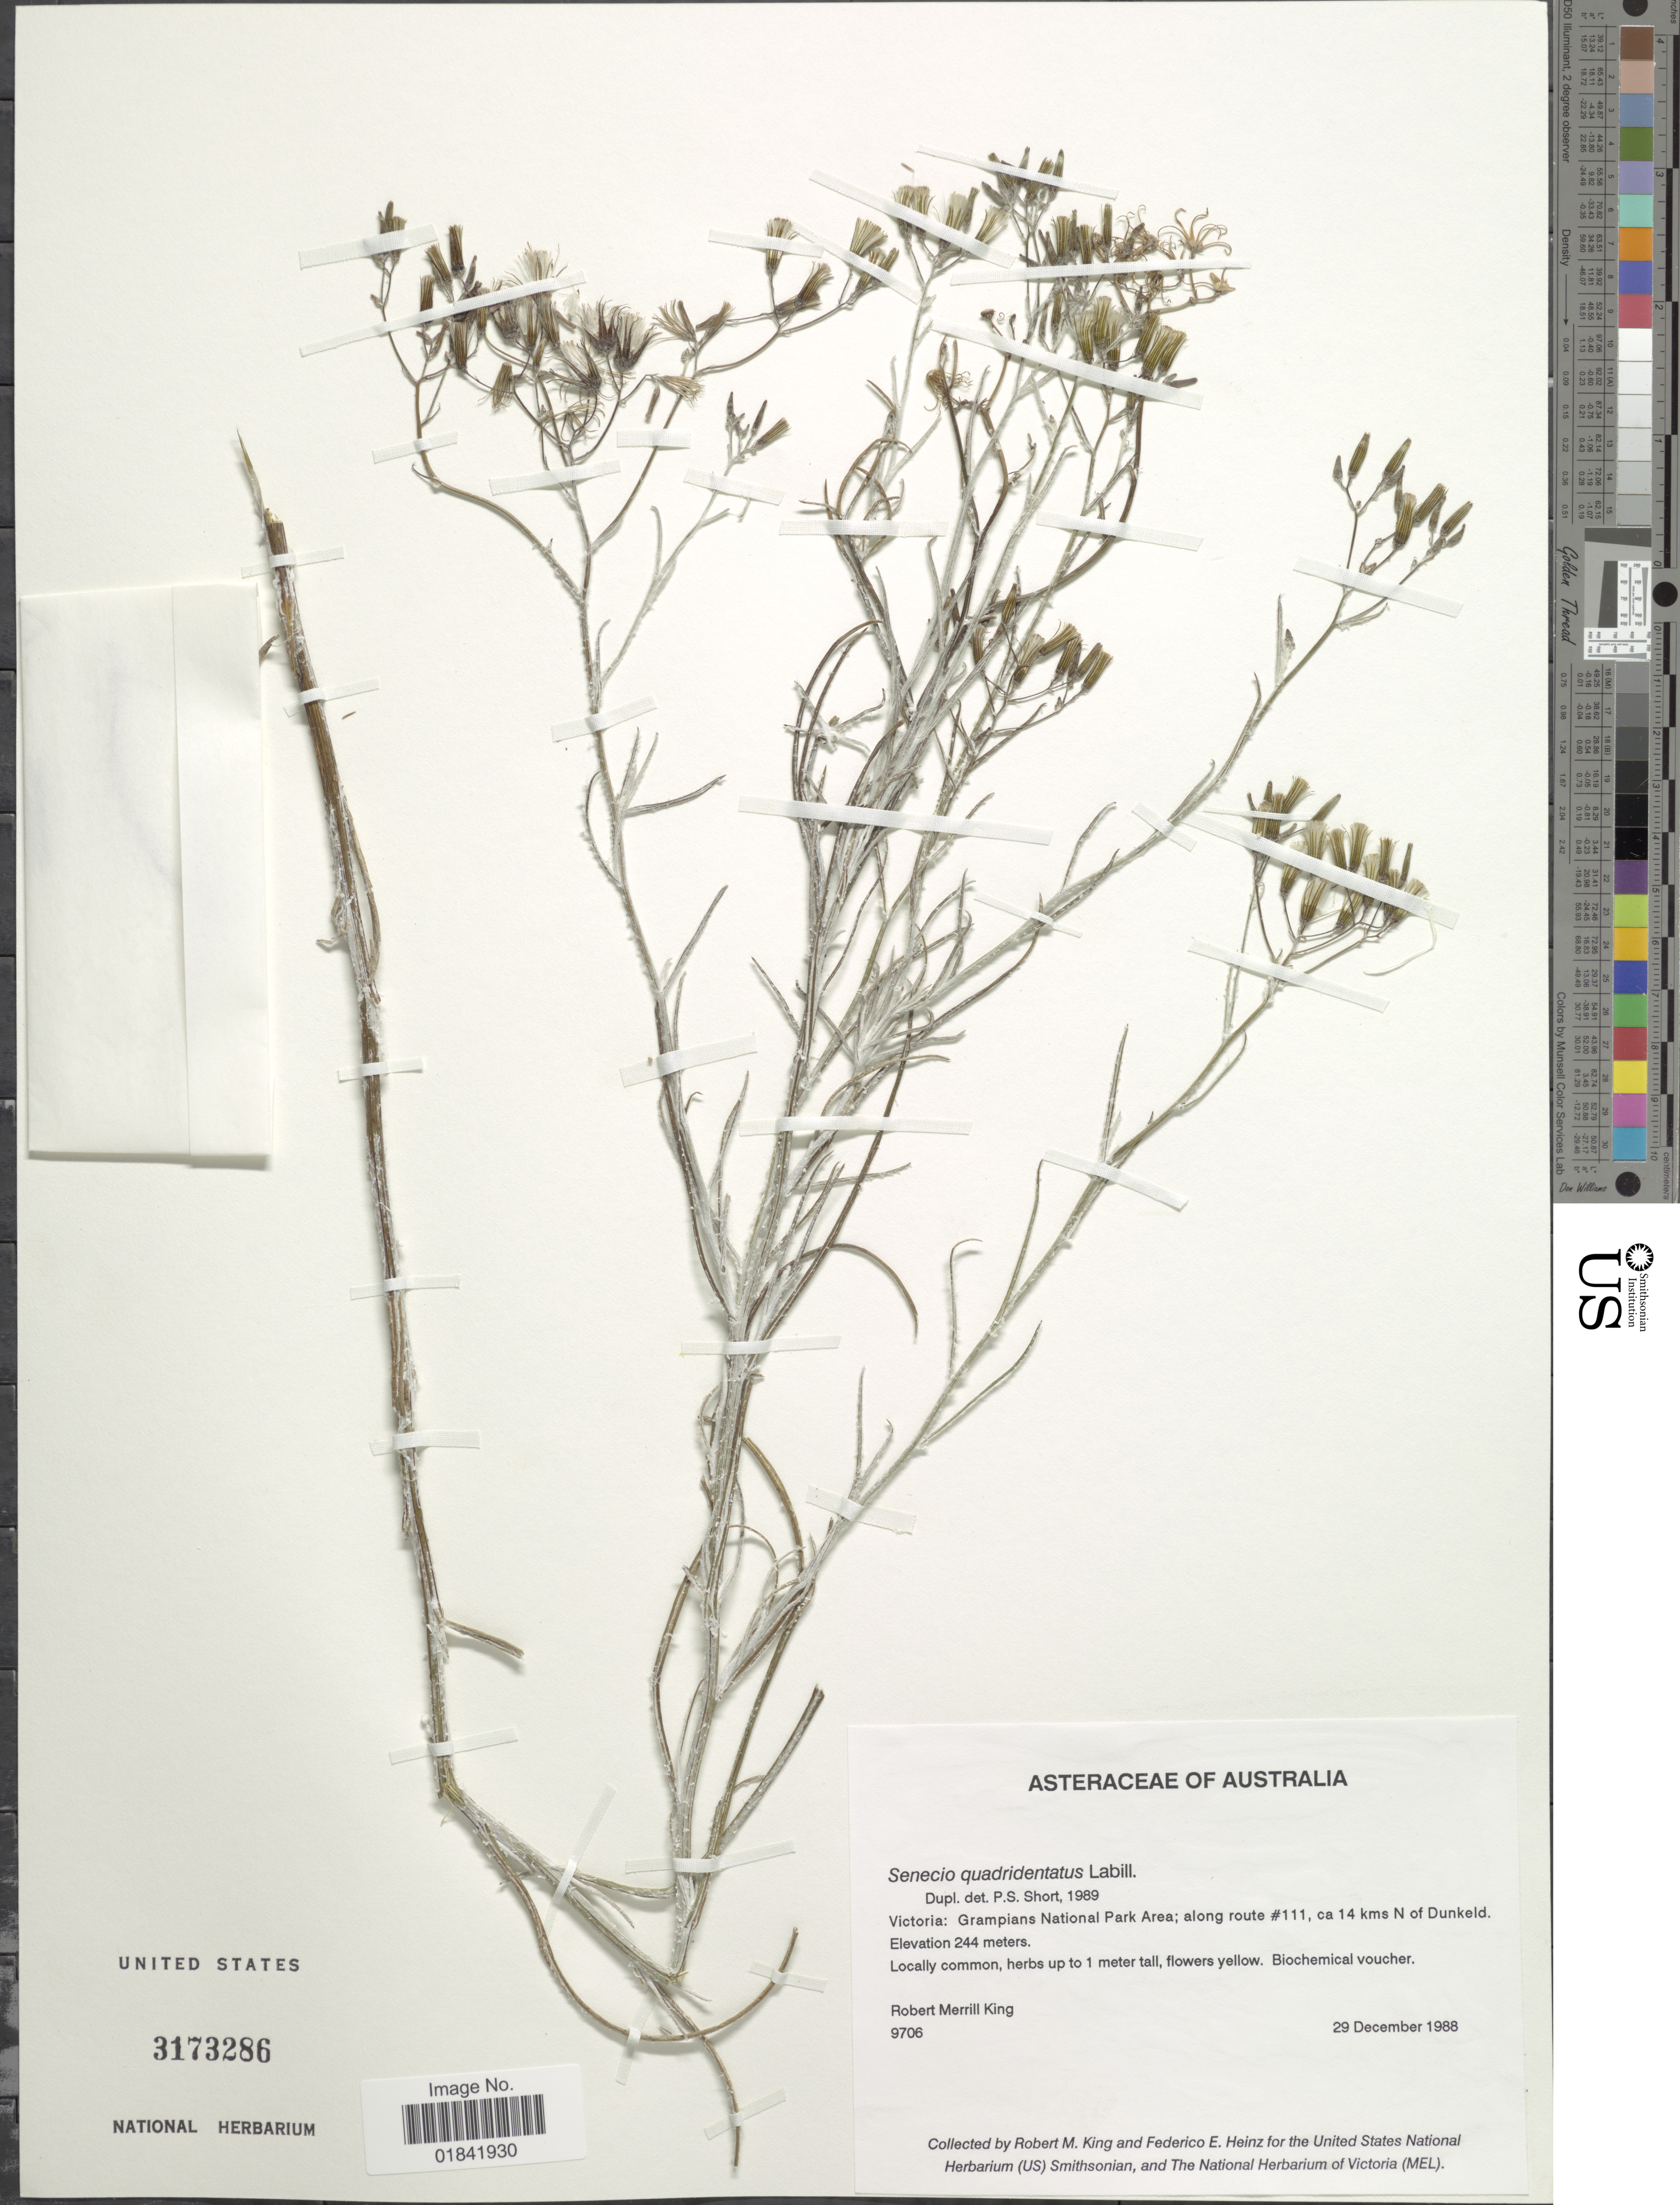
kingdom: Plantae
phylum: Tracheophyta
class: Magnoliopsida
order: Asterales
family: Asteraceae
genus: Senecio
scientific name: Senecio quadridentatus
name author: Labill.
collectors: R. M. King & F. Heinz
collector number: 9706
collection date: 1988-12-29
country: Australia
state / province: Victoria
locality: Victoria, Grampians National Park Area, along route #111, ca 14 kms N of Dunkeld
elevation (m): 244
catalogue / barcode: US 3173286